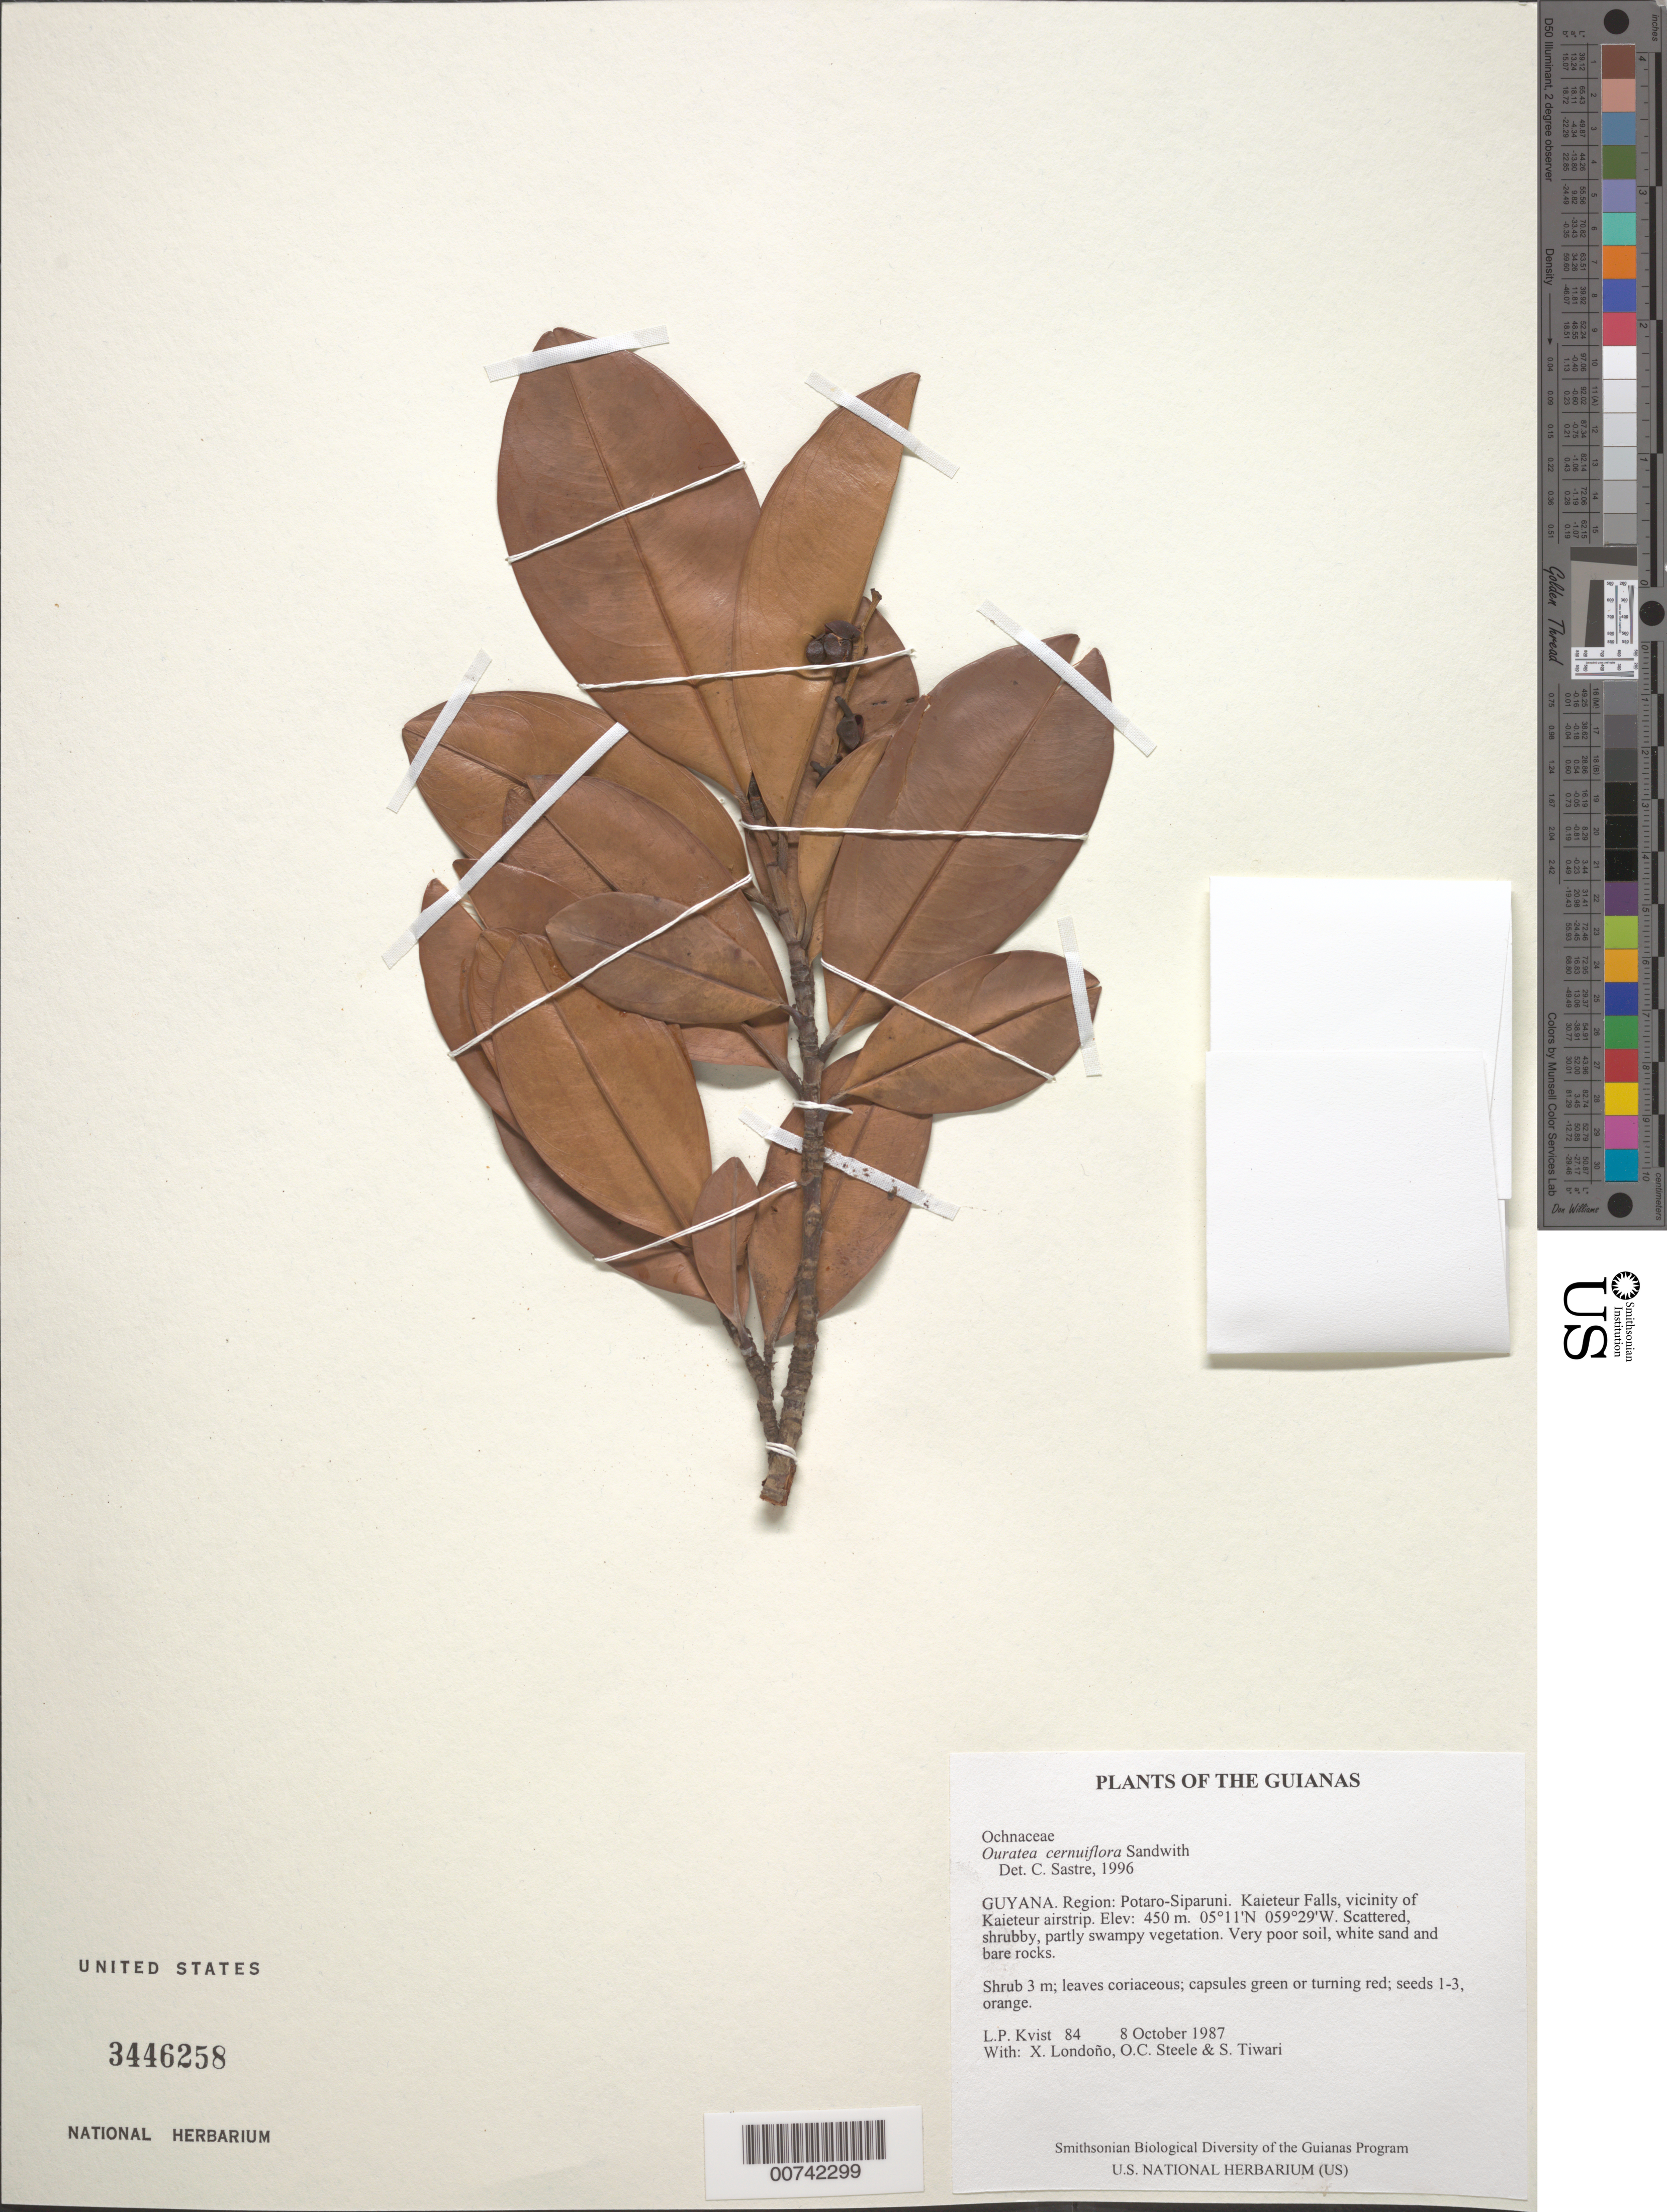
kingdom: Plantae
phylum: Tracheophyta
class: Magnoliopsida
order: Malpighiales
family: Ochnaceae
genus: Ouratea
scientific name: Ouratea cernuiflora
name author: Sandwith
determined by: Sastre, C. H. L.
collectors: L. P. Kvist, X. Londoño, O. C. Steele & S. Tiwari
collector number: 84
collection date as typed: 8 October 1987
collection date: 1987-10-08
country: Guyana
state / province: Potaro-Siparuni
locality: Kaieteur Falls, vicinity of Kaieteur airstrip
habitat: Scattered, shrubby, partly swampy vegetation. Very poor soil, white sand and bare rocks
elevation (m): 450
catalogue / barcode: US 3446258